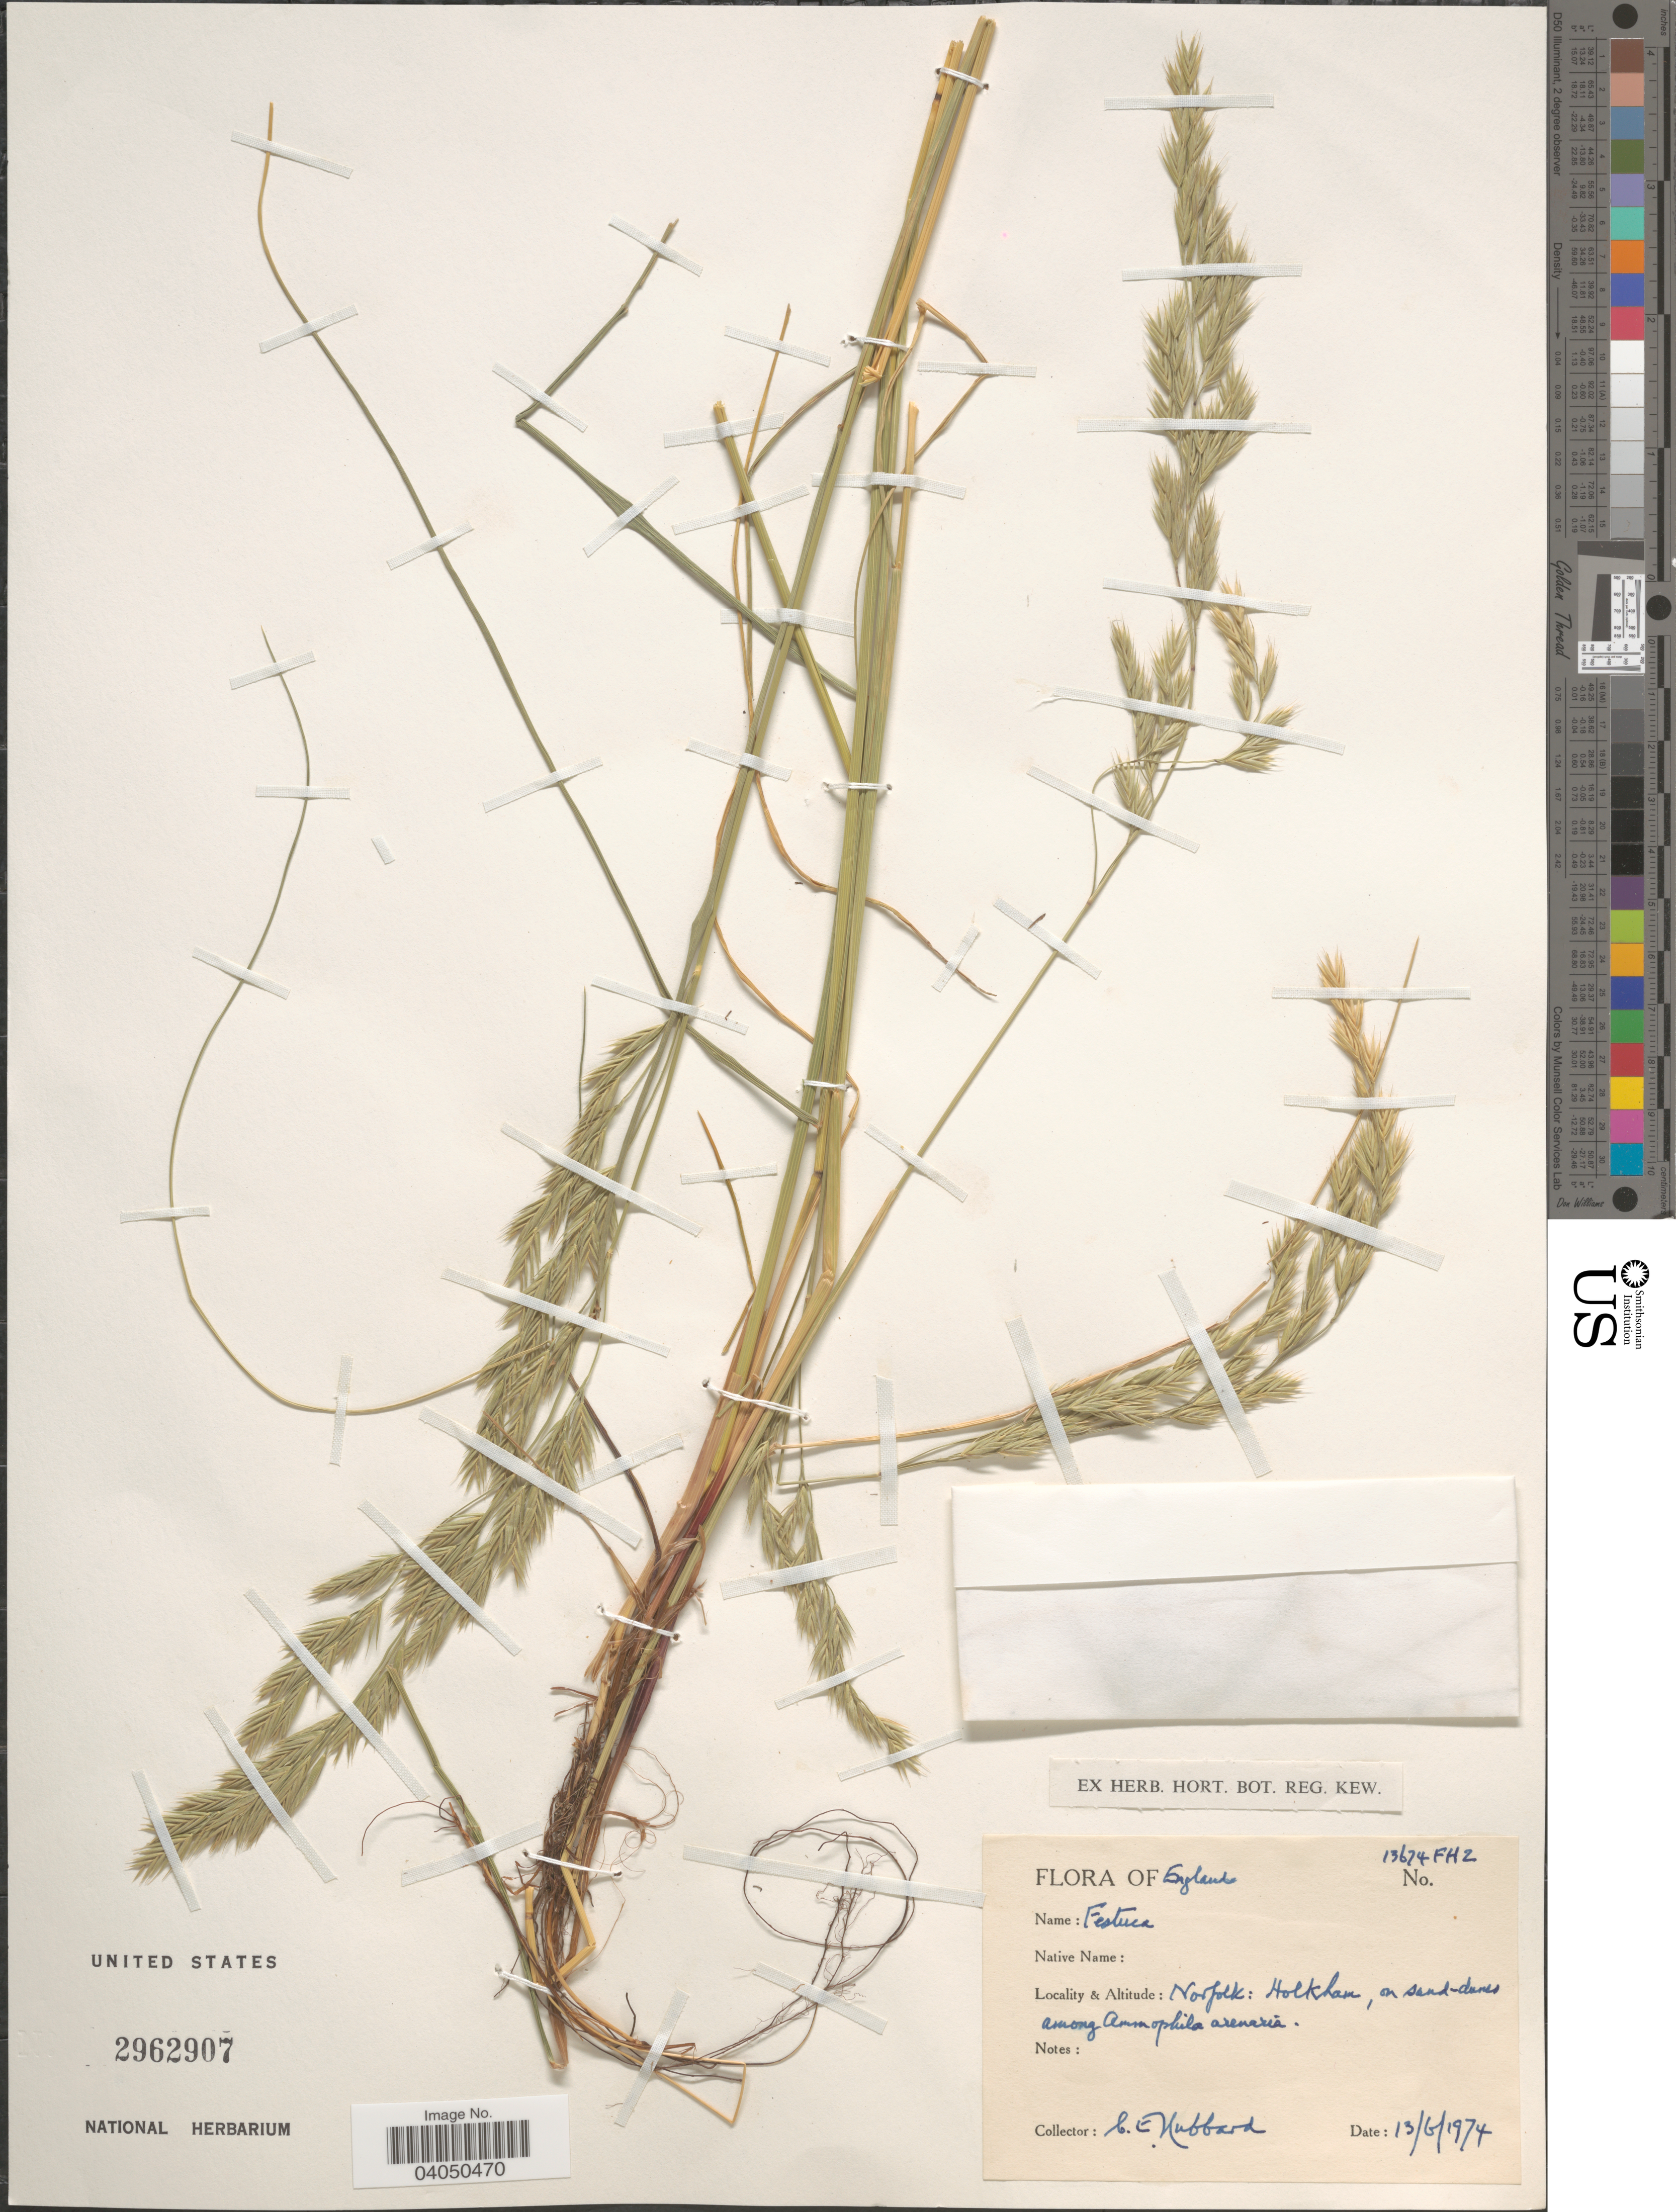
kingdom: Plantae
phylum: Tracheophyta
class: Liliopsida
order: Poales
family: Poaceae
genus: Festuca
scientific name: Festuca sp.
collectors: C. E. Hubbard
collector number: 13674FH2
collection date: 1974-06-13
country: United Kingdom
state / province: England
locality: Norfolk: Holkham.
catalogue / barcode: US 2962907